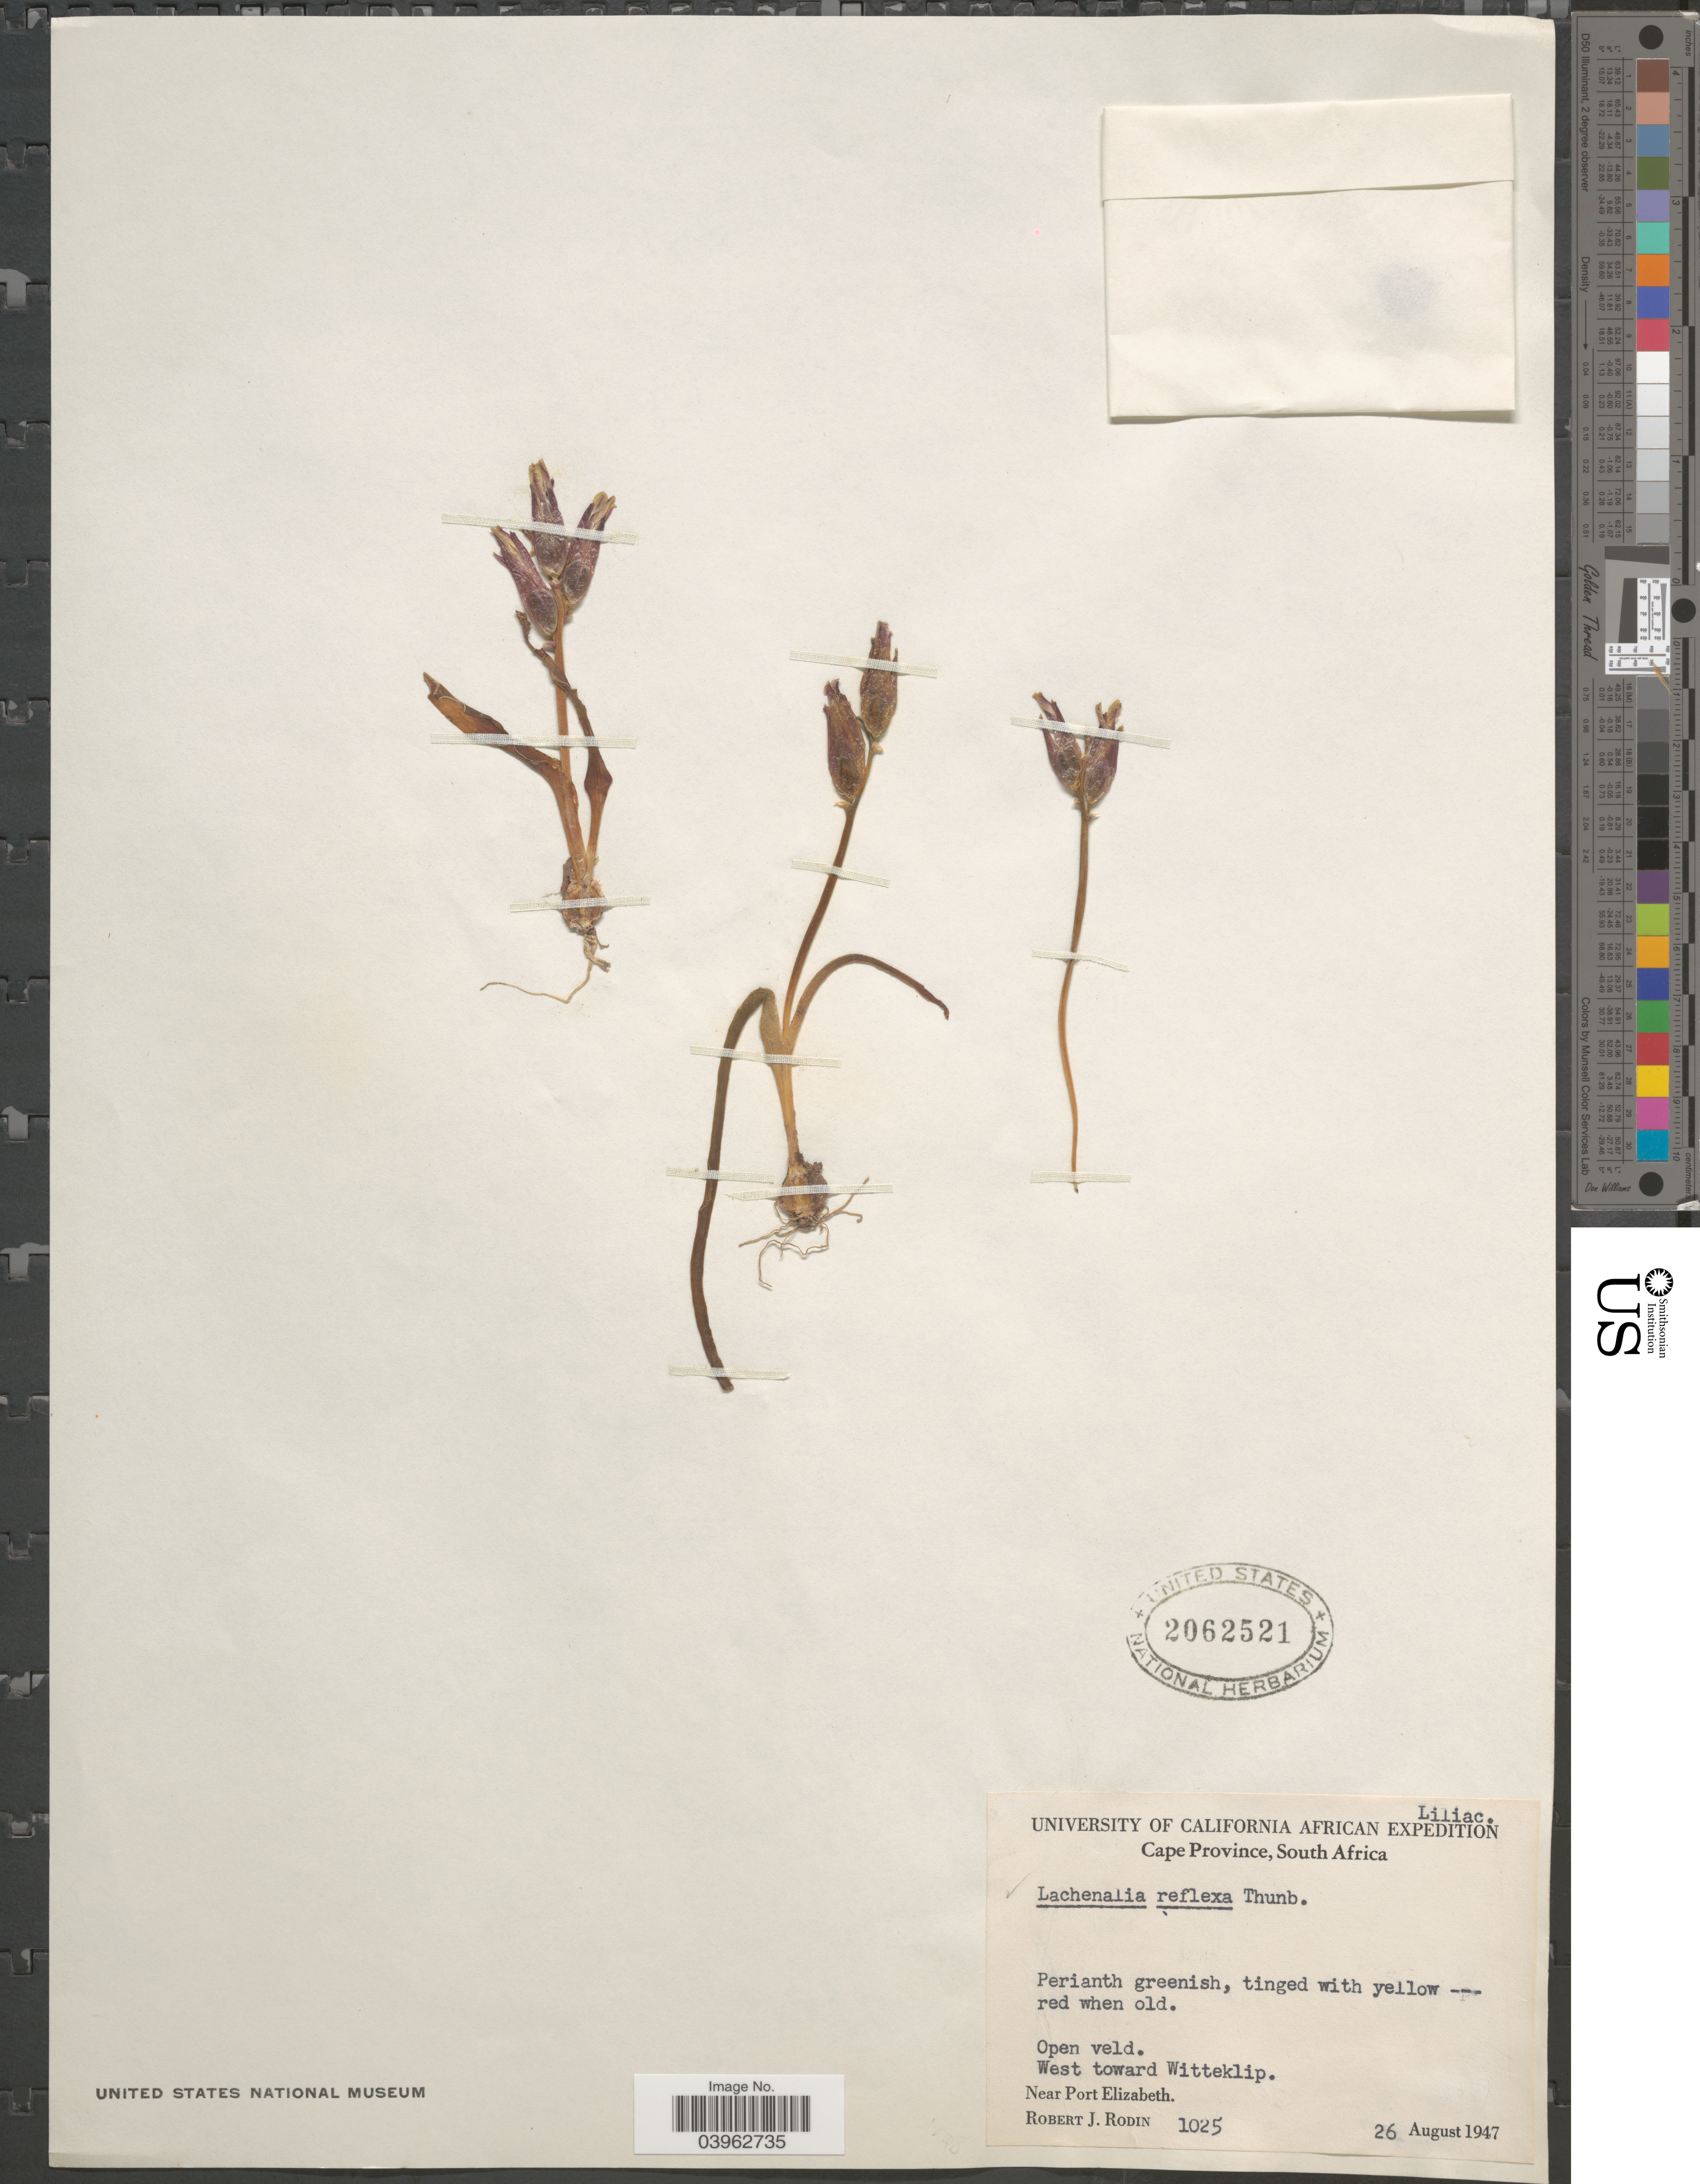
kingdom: Plantae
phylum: Tracheophyta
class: Liliopsida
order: Asparagales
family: Asparagaceae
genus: Lachenalia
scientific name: Lachenalia reflexa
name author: Thunb.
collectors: R. J. Rodin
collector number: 1025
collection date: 1947-08-26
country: South Africa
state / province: Eastern Cape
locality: West toward Witteklip. Near Port Elizabeth.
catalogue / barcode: US 2062521